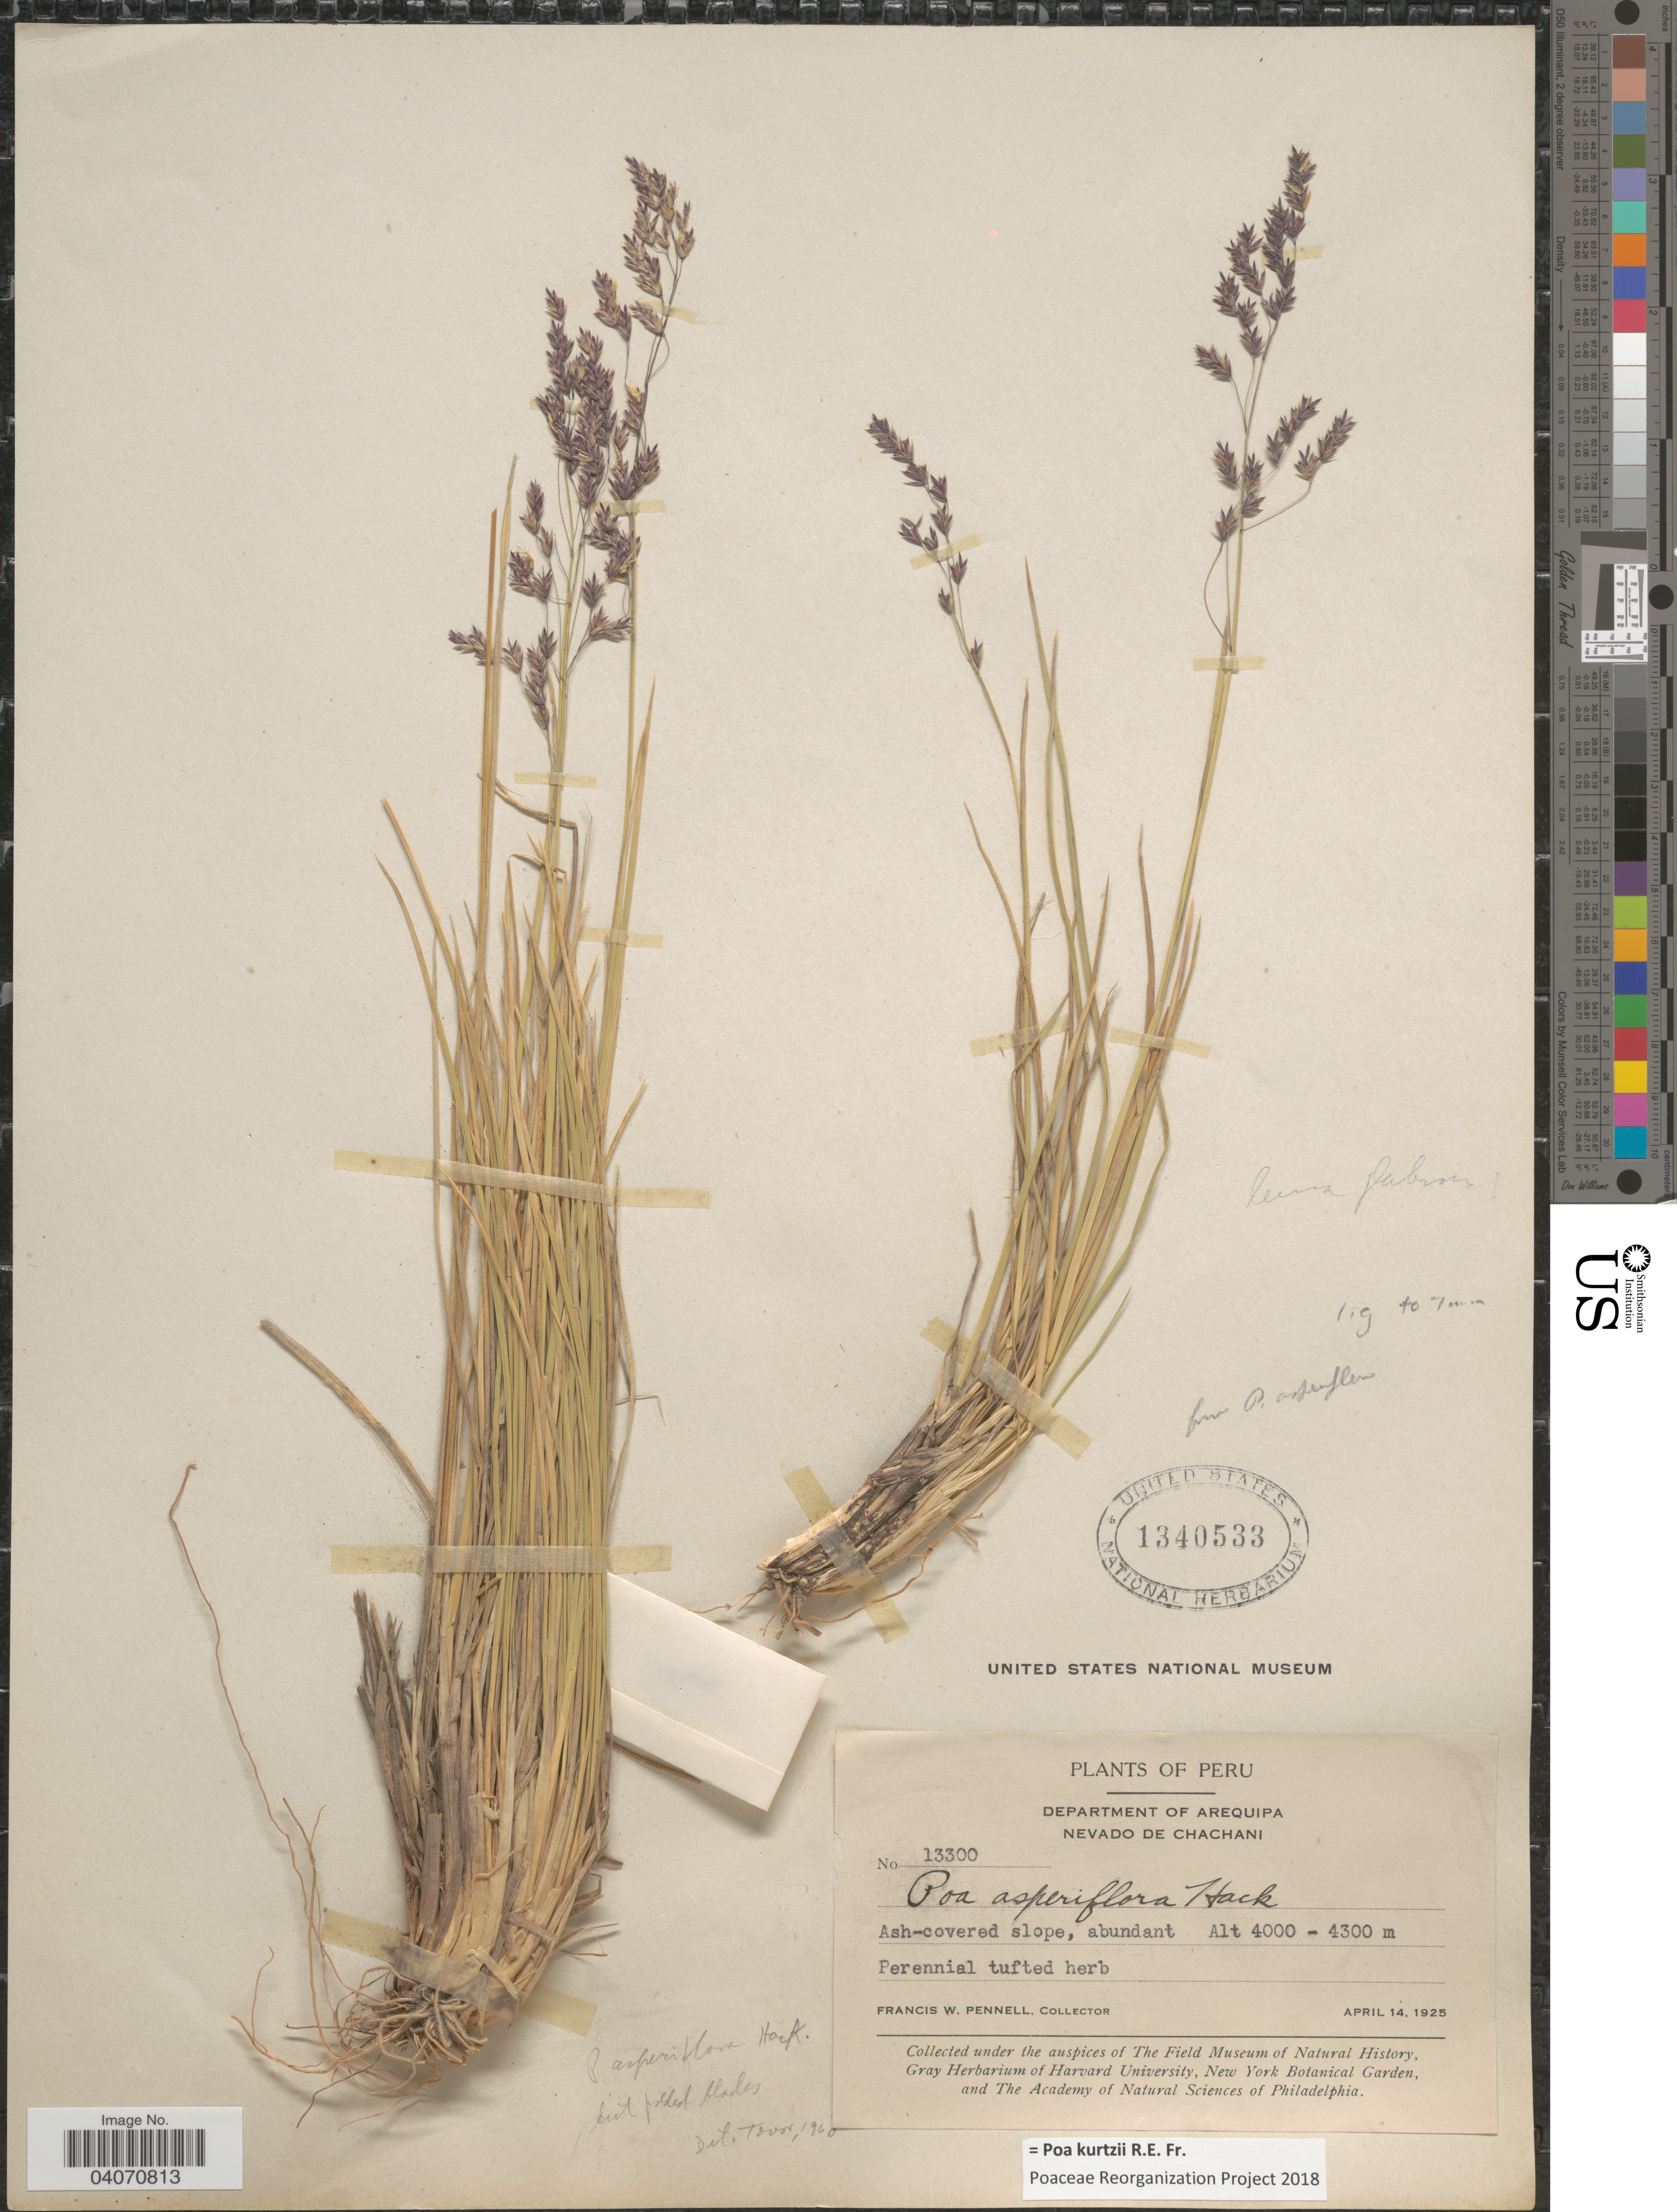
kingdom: Plantae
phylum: Tracheophyta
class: Liliopsida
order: Poales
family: Poaceae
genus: Poa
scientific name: Poa kurtzii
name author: R.E. Fr.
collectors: F. W. Pennell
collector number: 13300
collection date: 1925-04-14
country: Peru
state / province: Arequipa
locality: Department of Arequipa. Nevado de Chachani.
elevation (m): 4000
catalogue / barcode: US 1340533